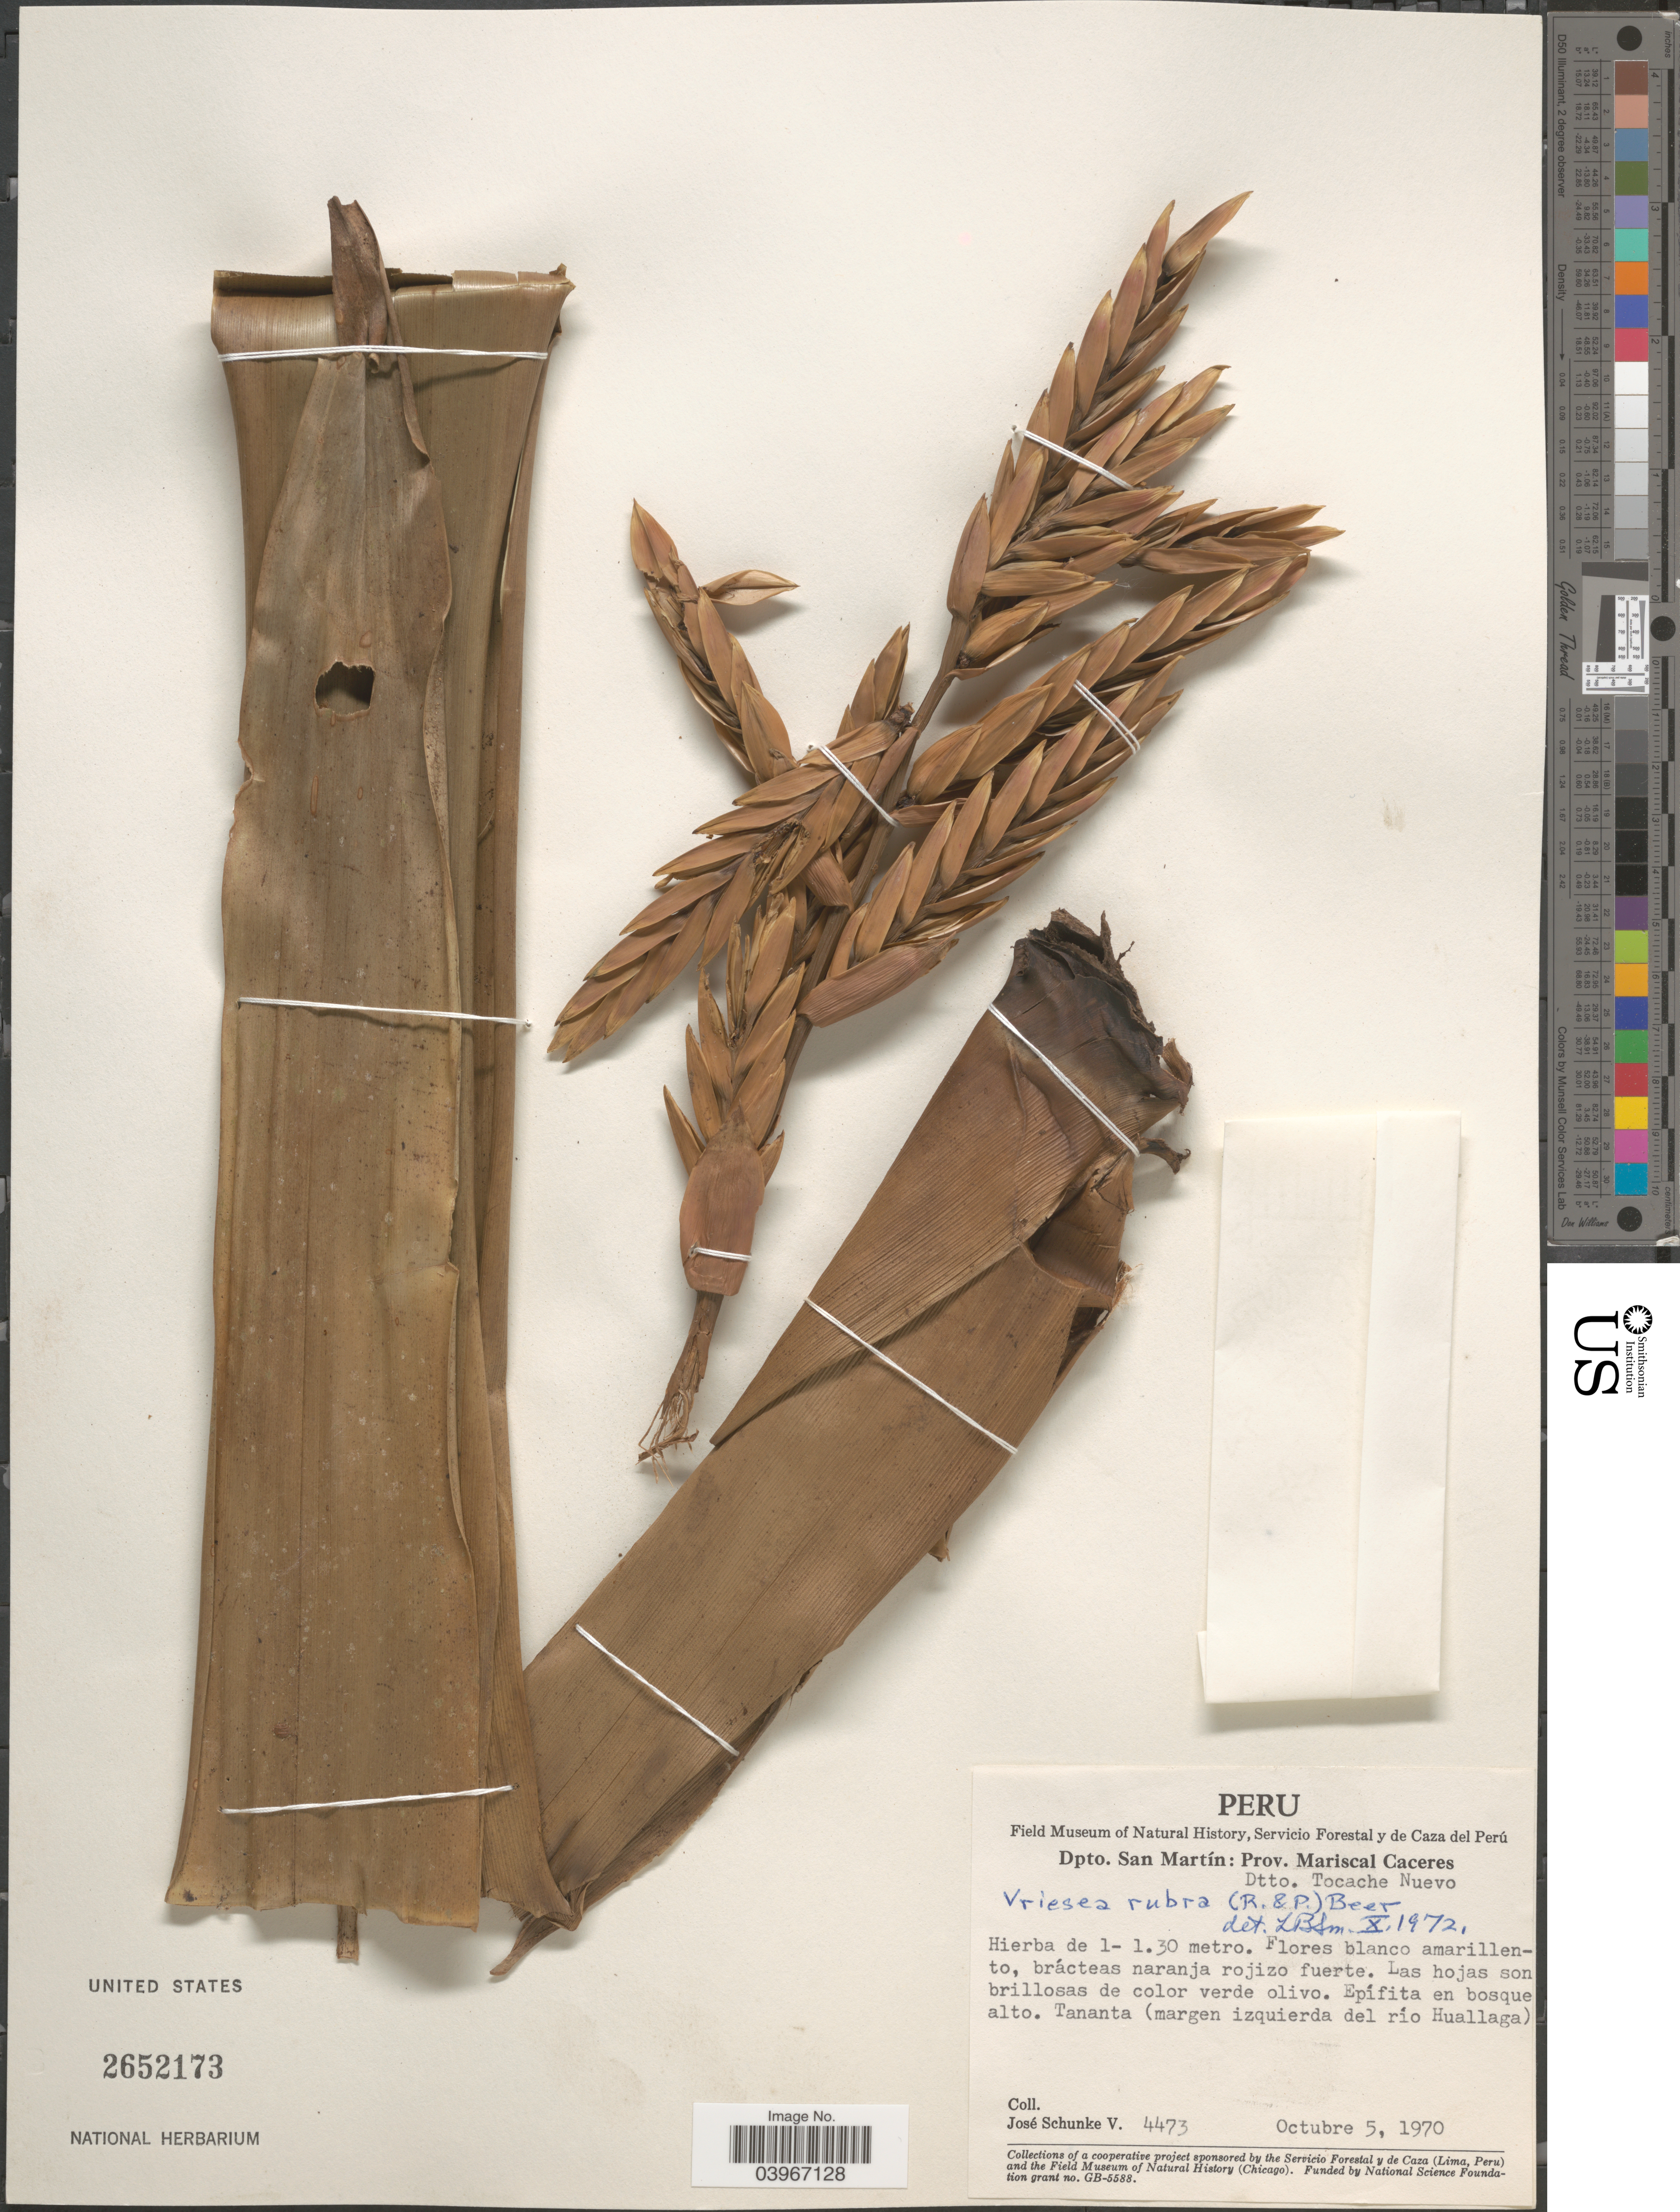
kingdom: Plantae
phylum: Tracheophyta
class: Liliopsida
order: Poales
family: Bromeliaceae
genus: Vriesea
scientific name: Vriesea rubra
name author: (Ruiz & Pav.) Beer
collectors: J. Schunke Vigo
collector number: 4473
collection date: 1970-10-05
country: Peru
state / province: San Martín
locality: Dpto. San Martín; Prov. Mariscal Caceres. Dtto. Tocache Nuevo. En bosque alto. Tananta (margen izquierda del río Huallaga).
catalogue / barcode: US 2652173